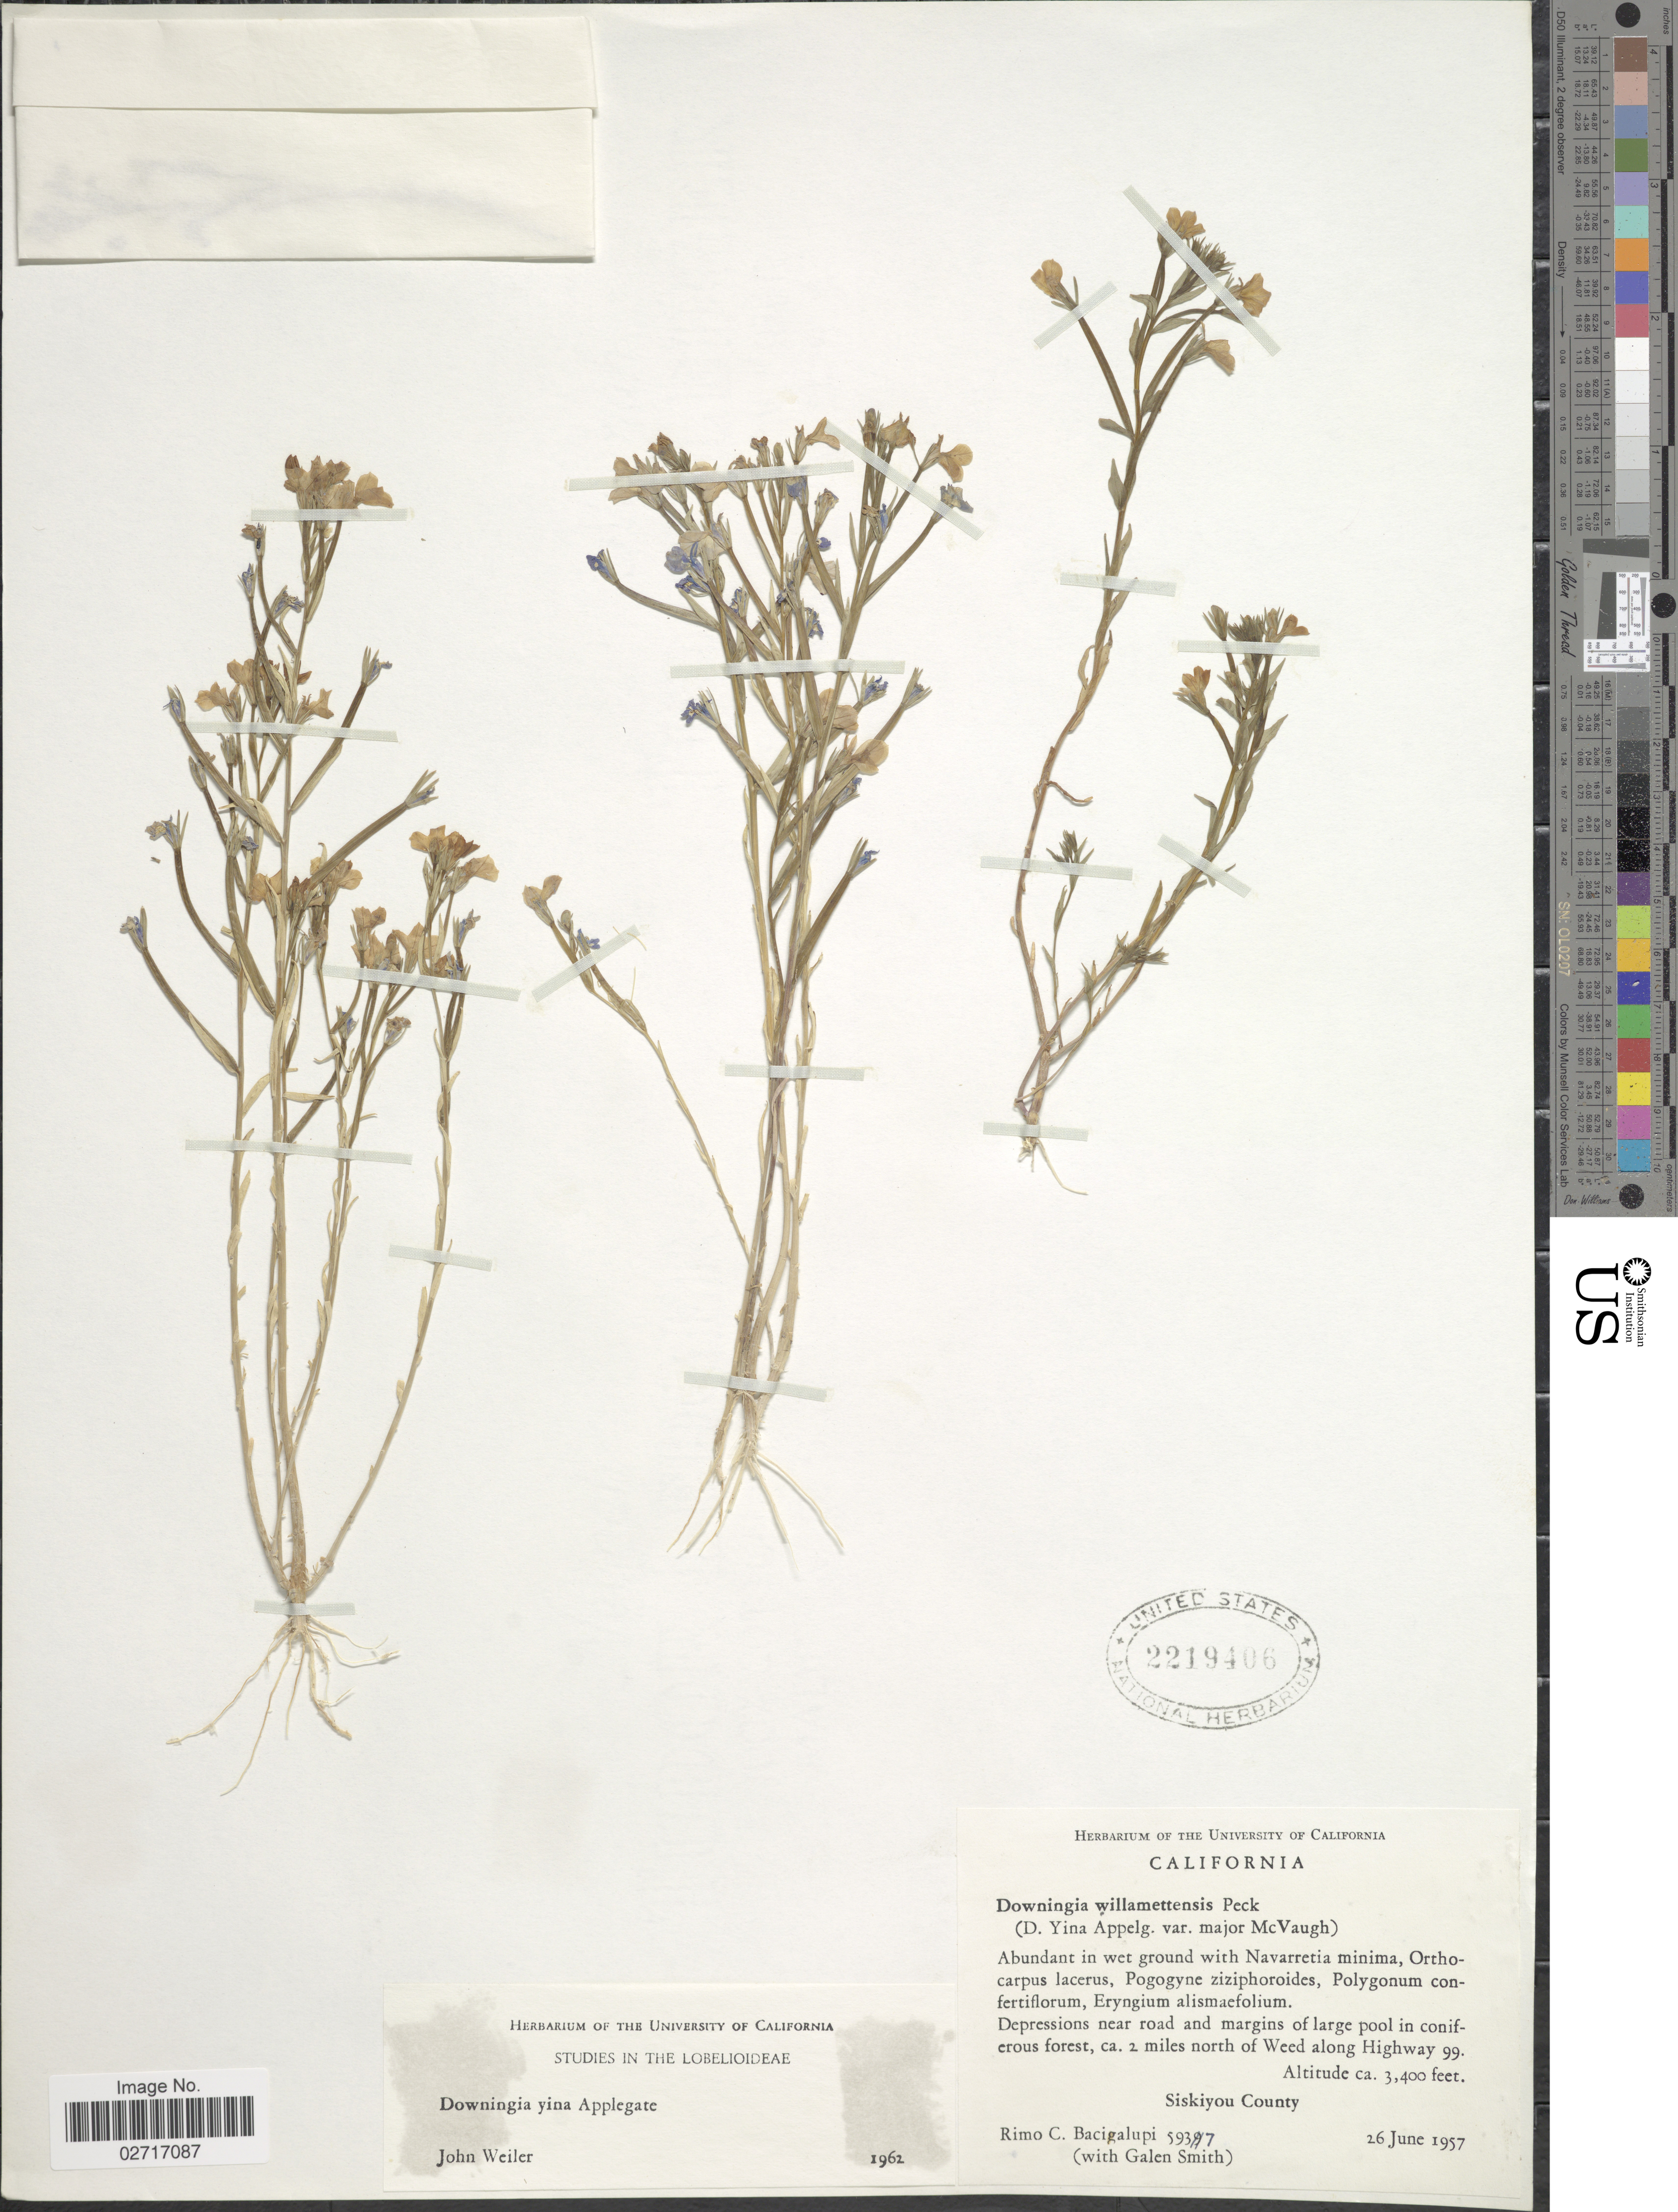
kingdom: Plantae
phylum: Tracheophyta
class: Magnoliopsida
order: Asterales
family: Campanulaceae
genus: Downingia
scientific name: Downingia yina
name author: Applegate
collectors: R. Bacigalupi & S. G. Smith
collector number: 5937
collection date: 1957-06-26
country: United States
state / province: California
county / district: Siskiyou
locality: Depressions near road and margins of large pool in coniferous forest, ca. 2 miles north of Weed along Highway 99. Siskiyou County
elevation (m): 1036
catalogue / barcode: US 2219406